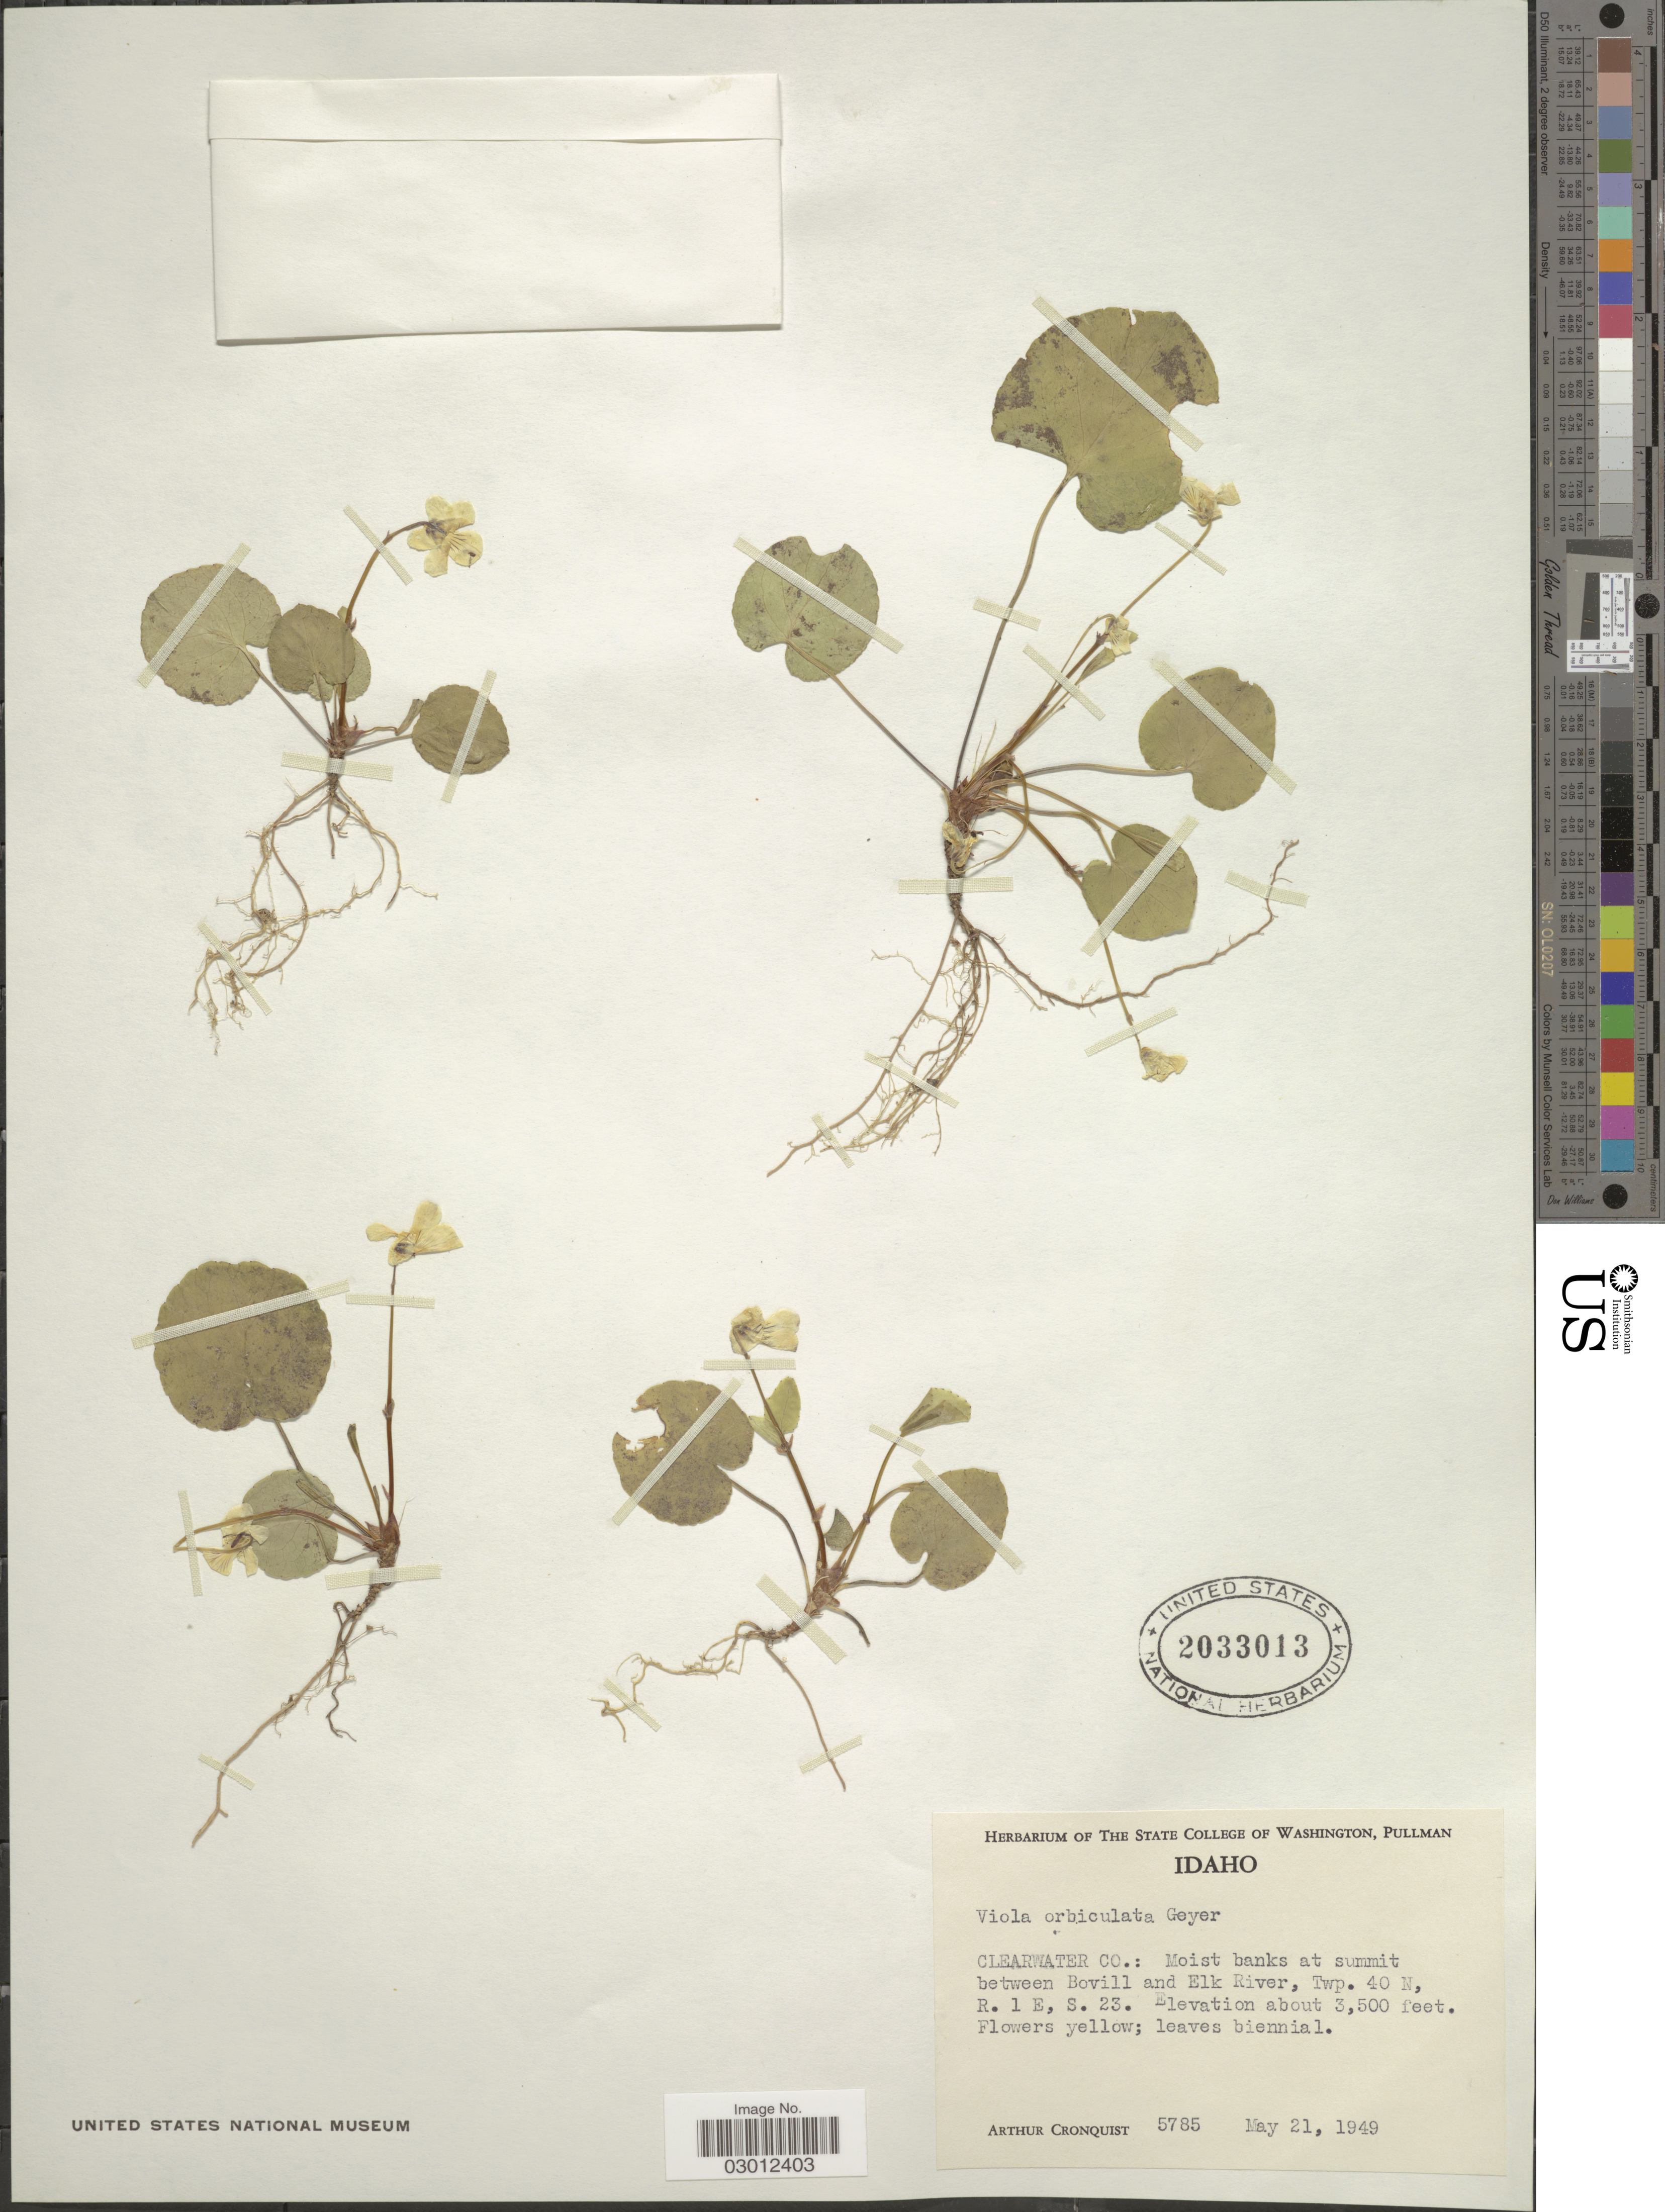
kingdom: Plantae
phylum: Tracheophyta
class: Magnoliopsida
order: Malpighiales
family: Violaceae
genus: Viola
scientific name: Viola orbiculata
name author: Geyer ex Hook.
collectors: A. J. Cronquist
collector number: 5785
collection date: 1949-05-21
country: United States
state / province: Idaho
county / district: Clearwater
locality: Moist banks at summit between Bovill and Elk River, Twp. 40 N, R. 1 E, S. 23.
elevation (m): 1067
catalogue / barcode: US 2033013